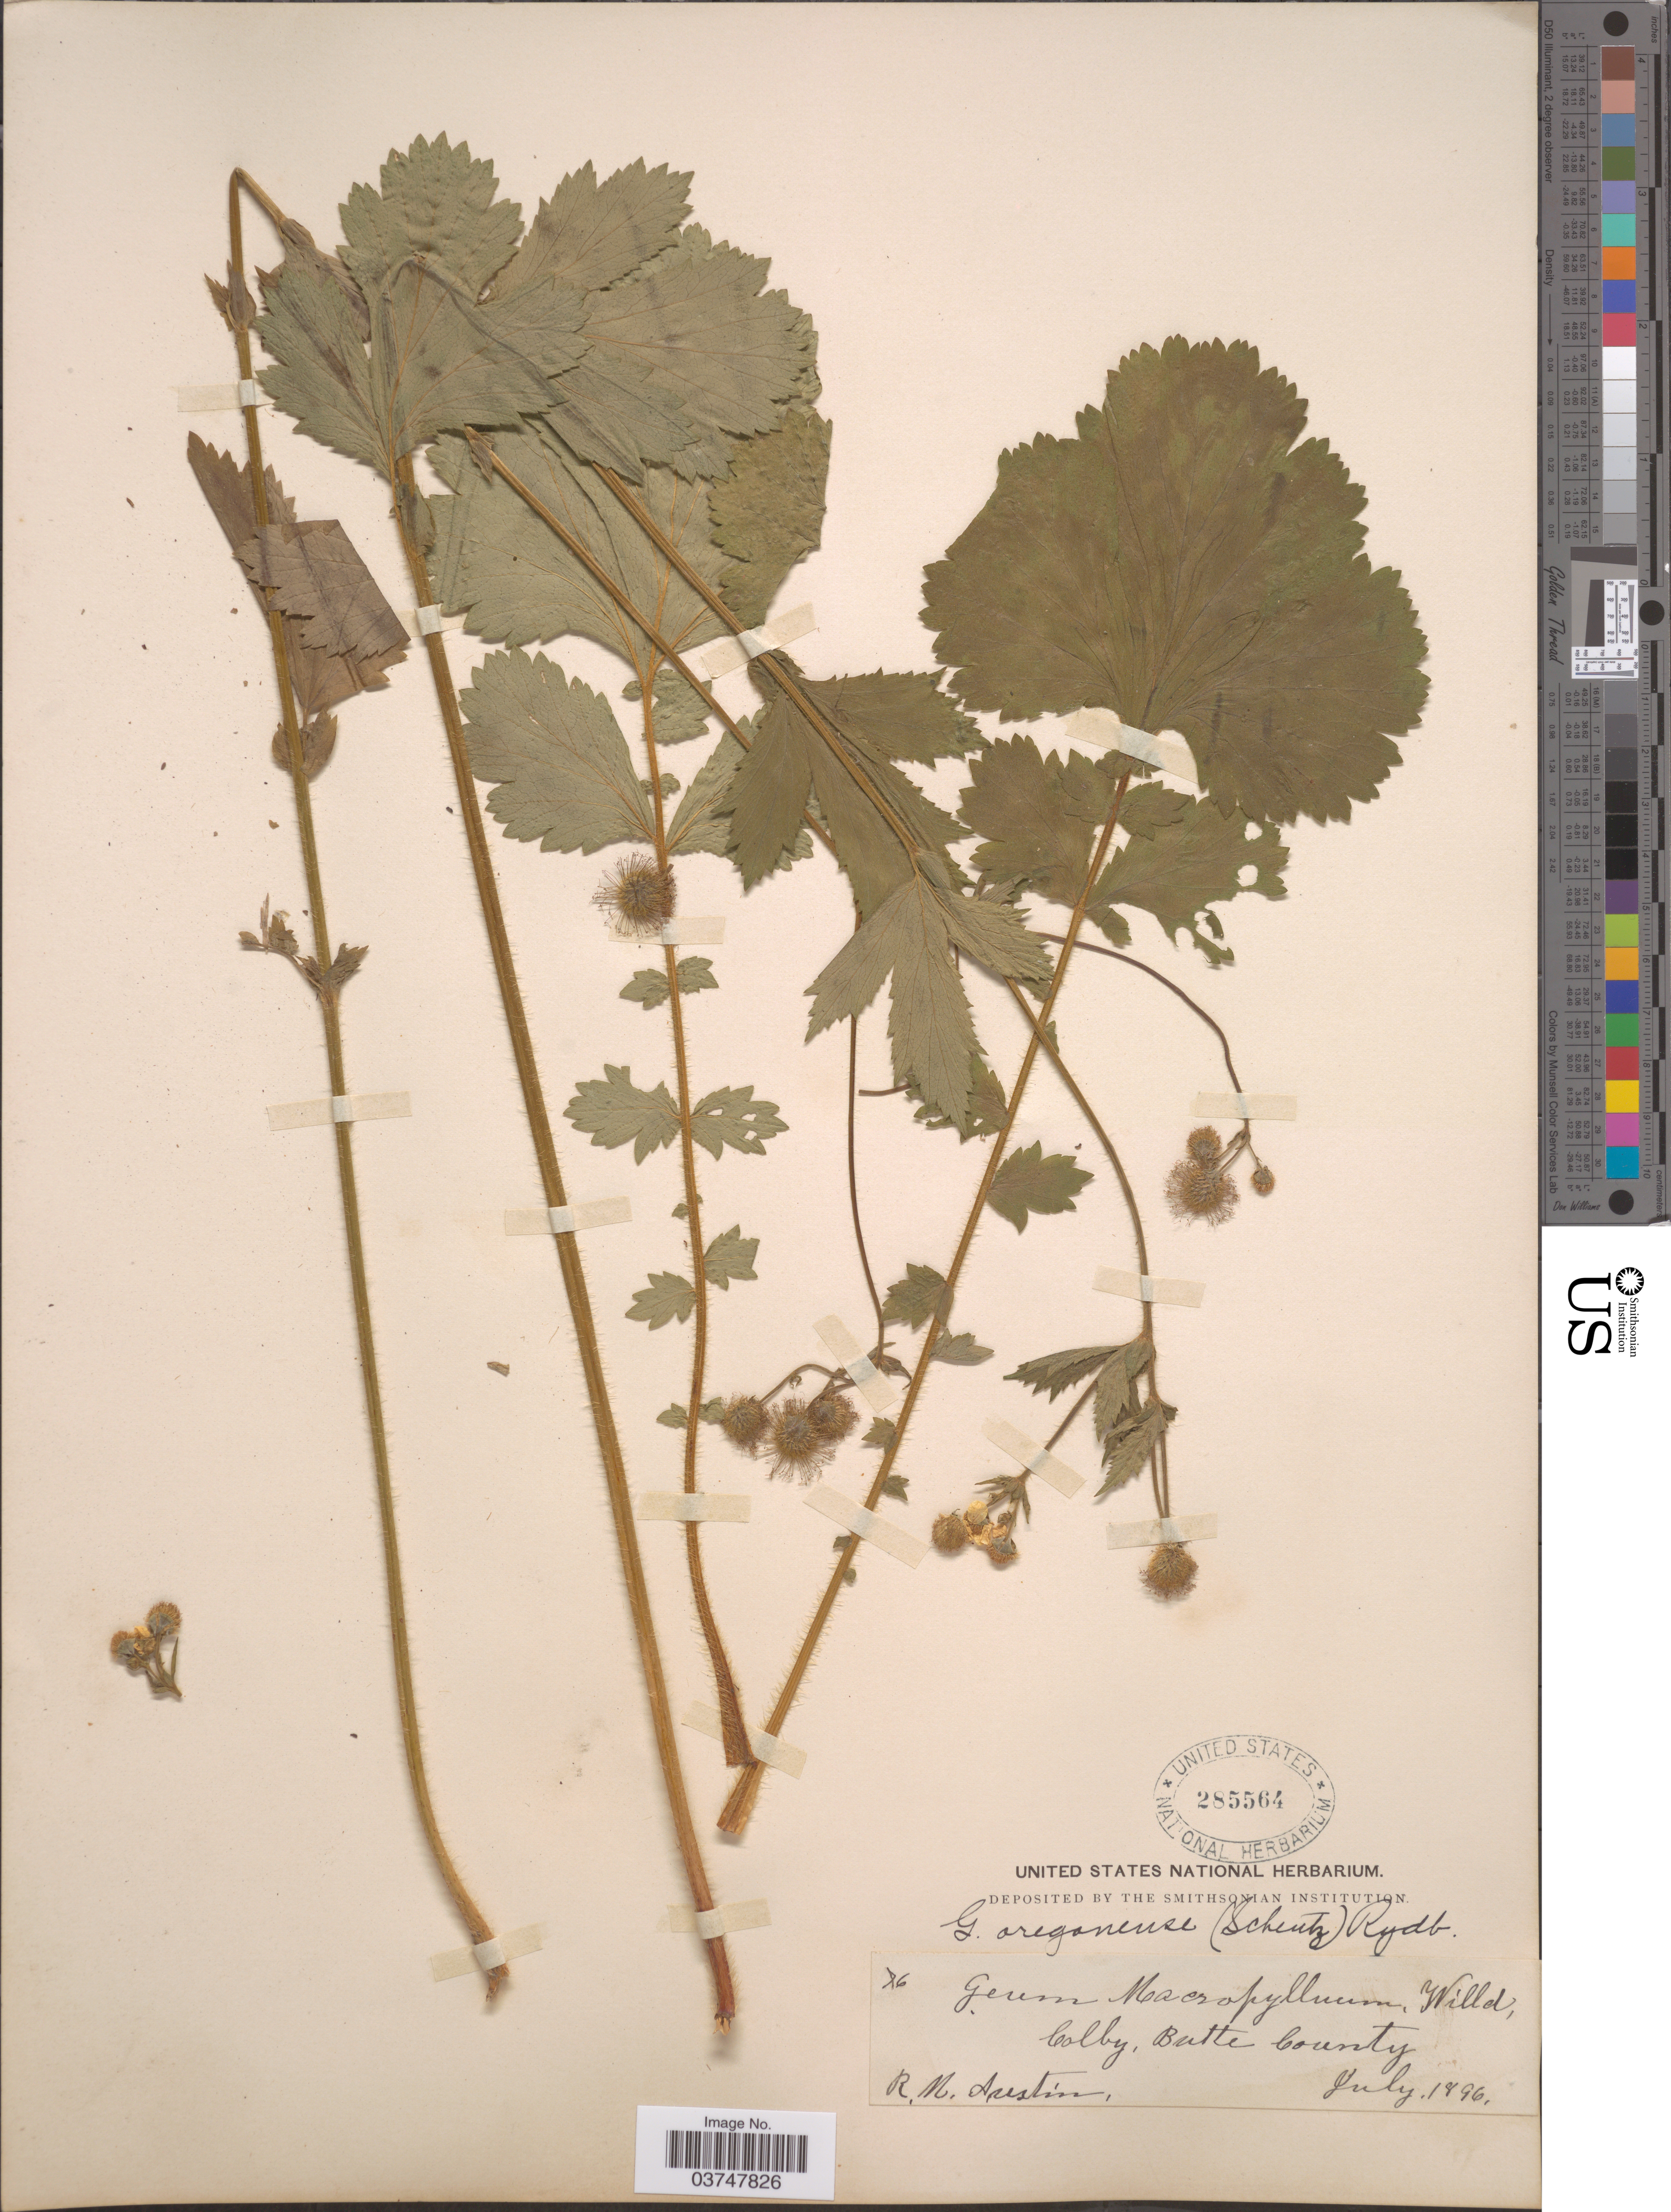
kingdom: Plantae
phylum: Tracheophyta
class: Magnoliopsida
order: Rosales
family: Rosaceae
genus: Geum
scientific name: Geum oregonense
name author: Rydb.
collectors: R. Austin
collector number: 76*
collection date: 1896-07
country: United States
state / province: California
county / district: Butte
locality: Colby, Butte County.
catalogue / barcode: US 285564